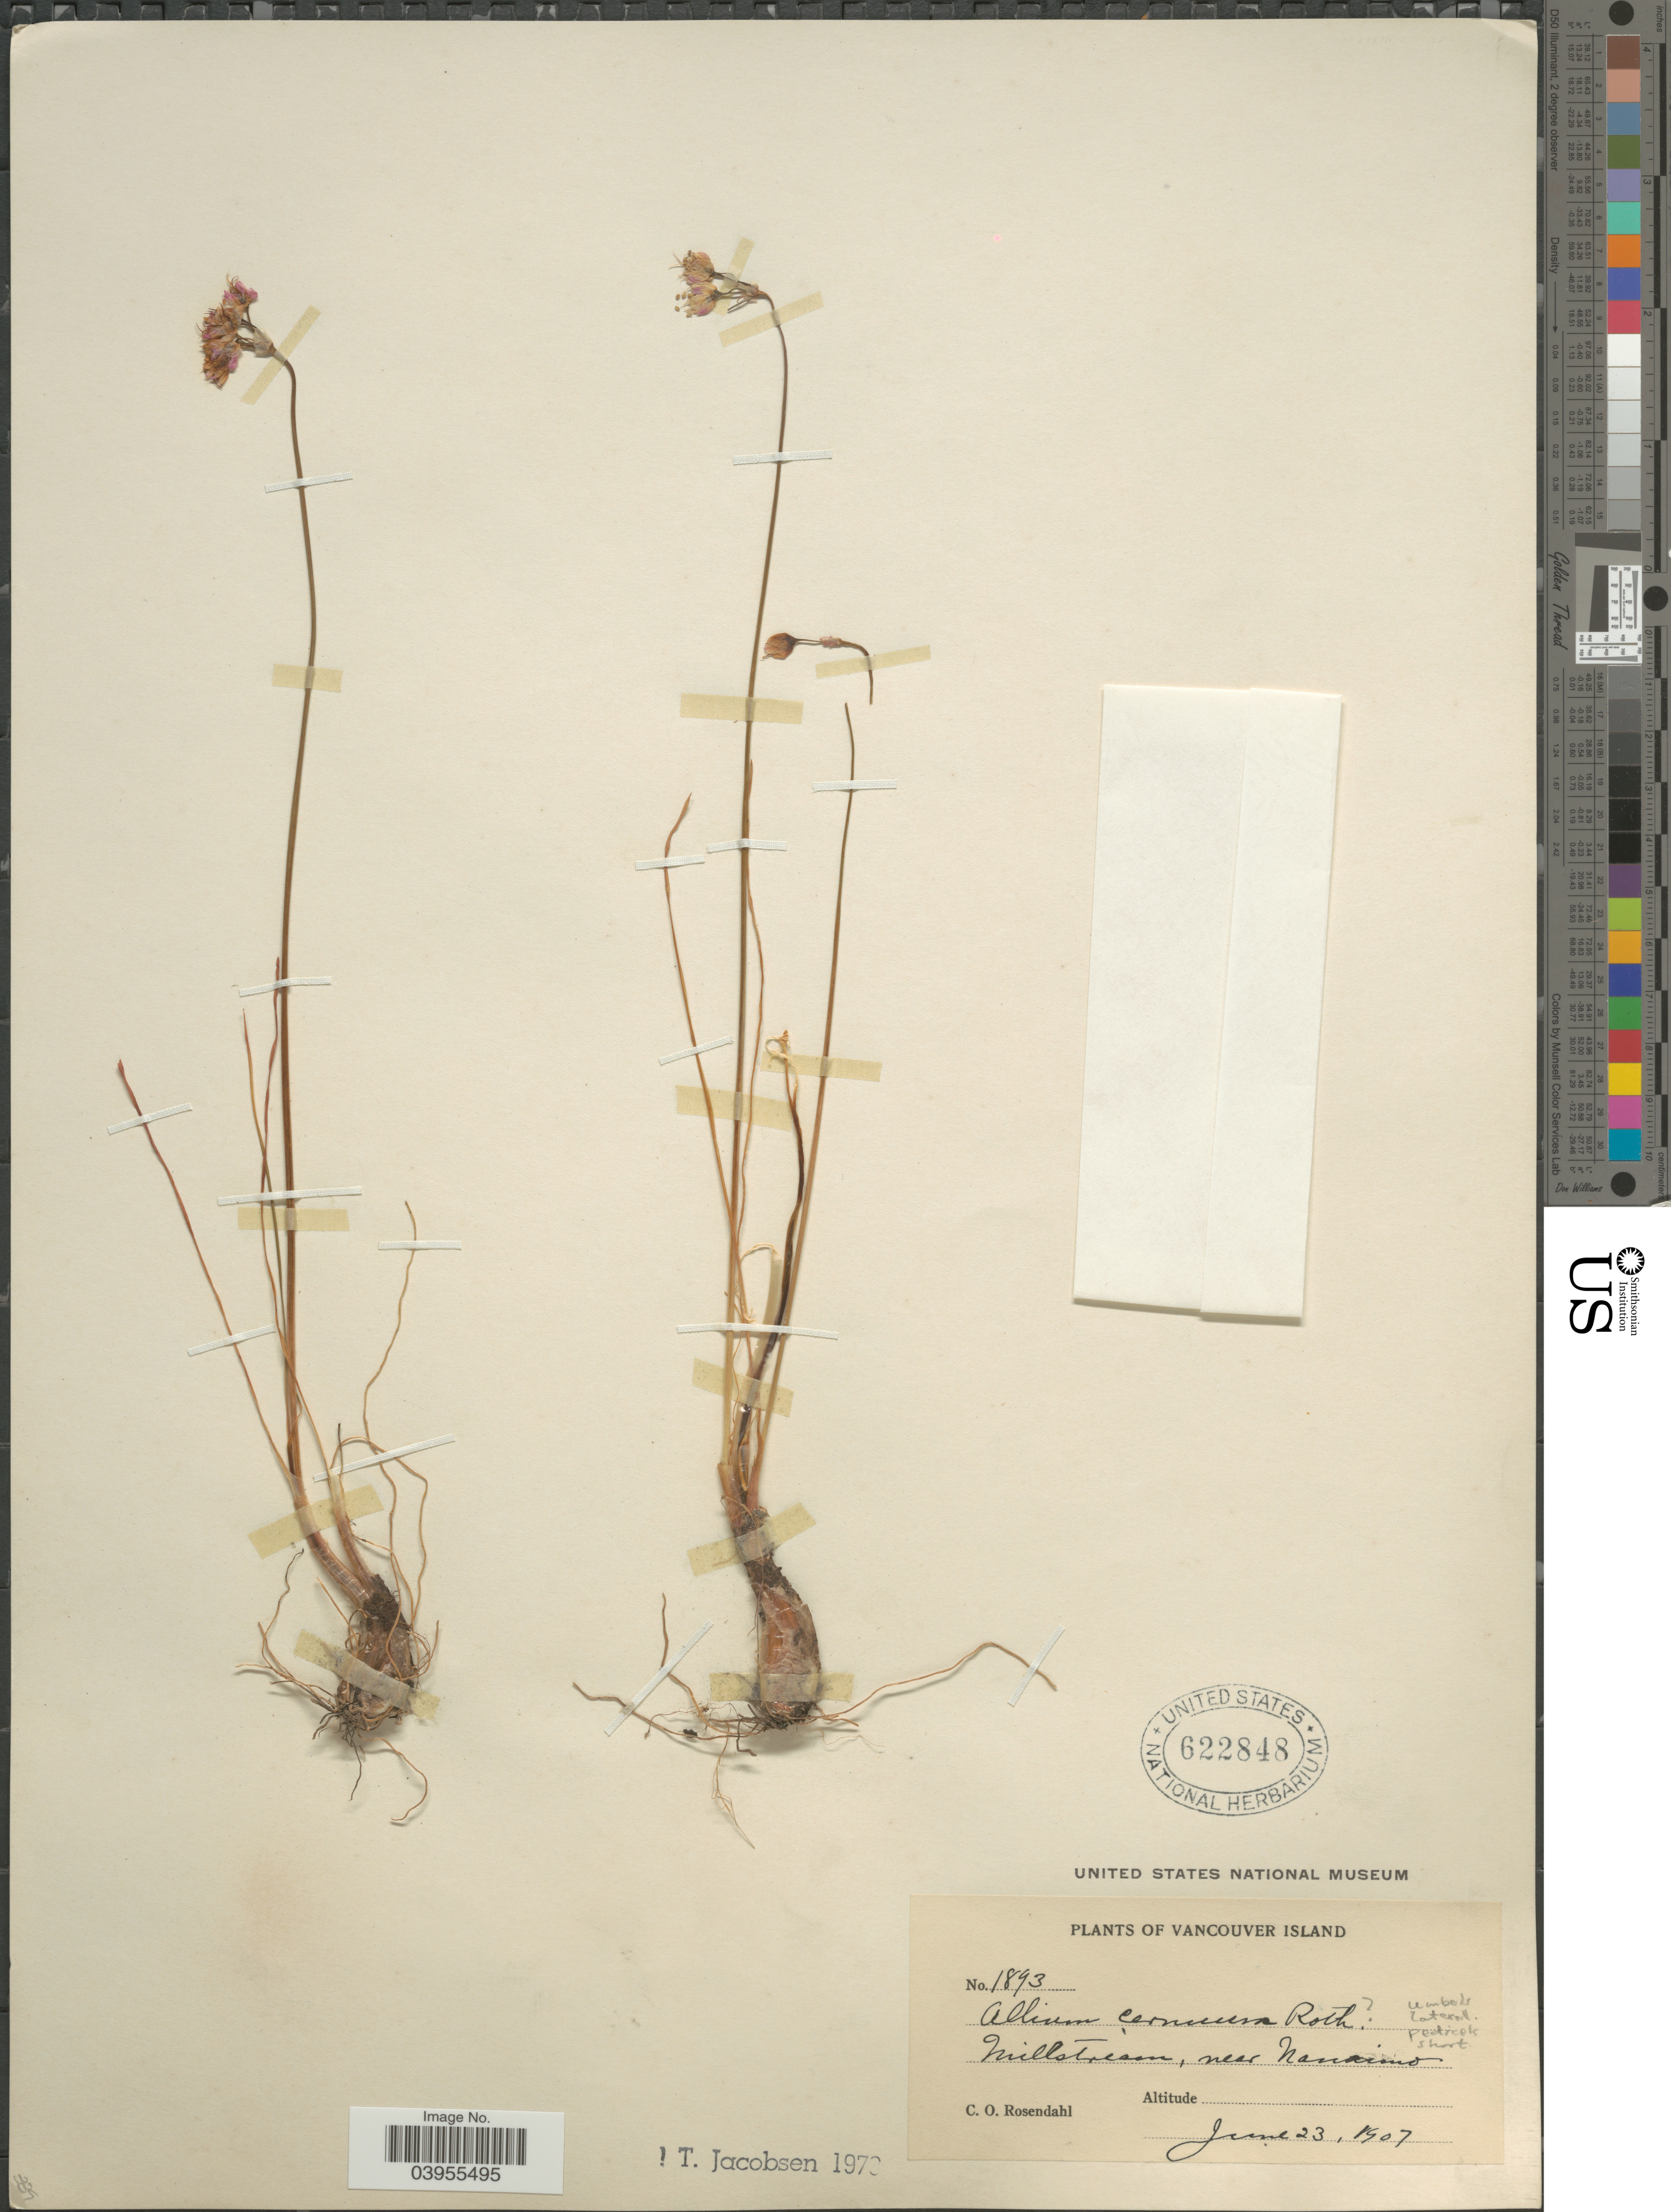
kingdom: Plantae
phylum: Tracheophyta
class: Liliopsida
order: Asparagales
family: Amaryllidaceae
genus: Allium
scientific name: Allium cernuum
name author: Roth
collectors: C. O. Rosendahl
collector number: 1893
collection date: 1907-06-23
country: Canada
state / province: British Columbia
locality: Vancouver Island. Millstream, near Nanaimo.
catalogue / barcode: US 622848